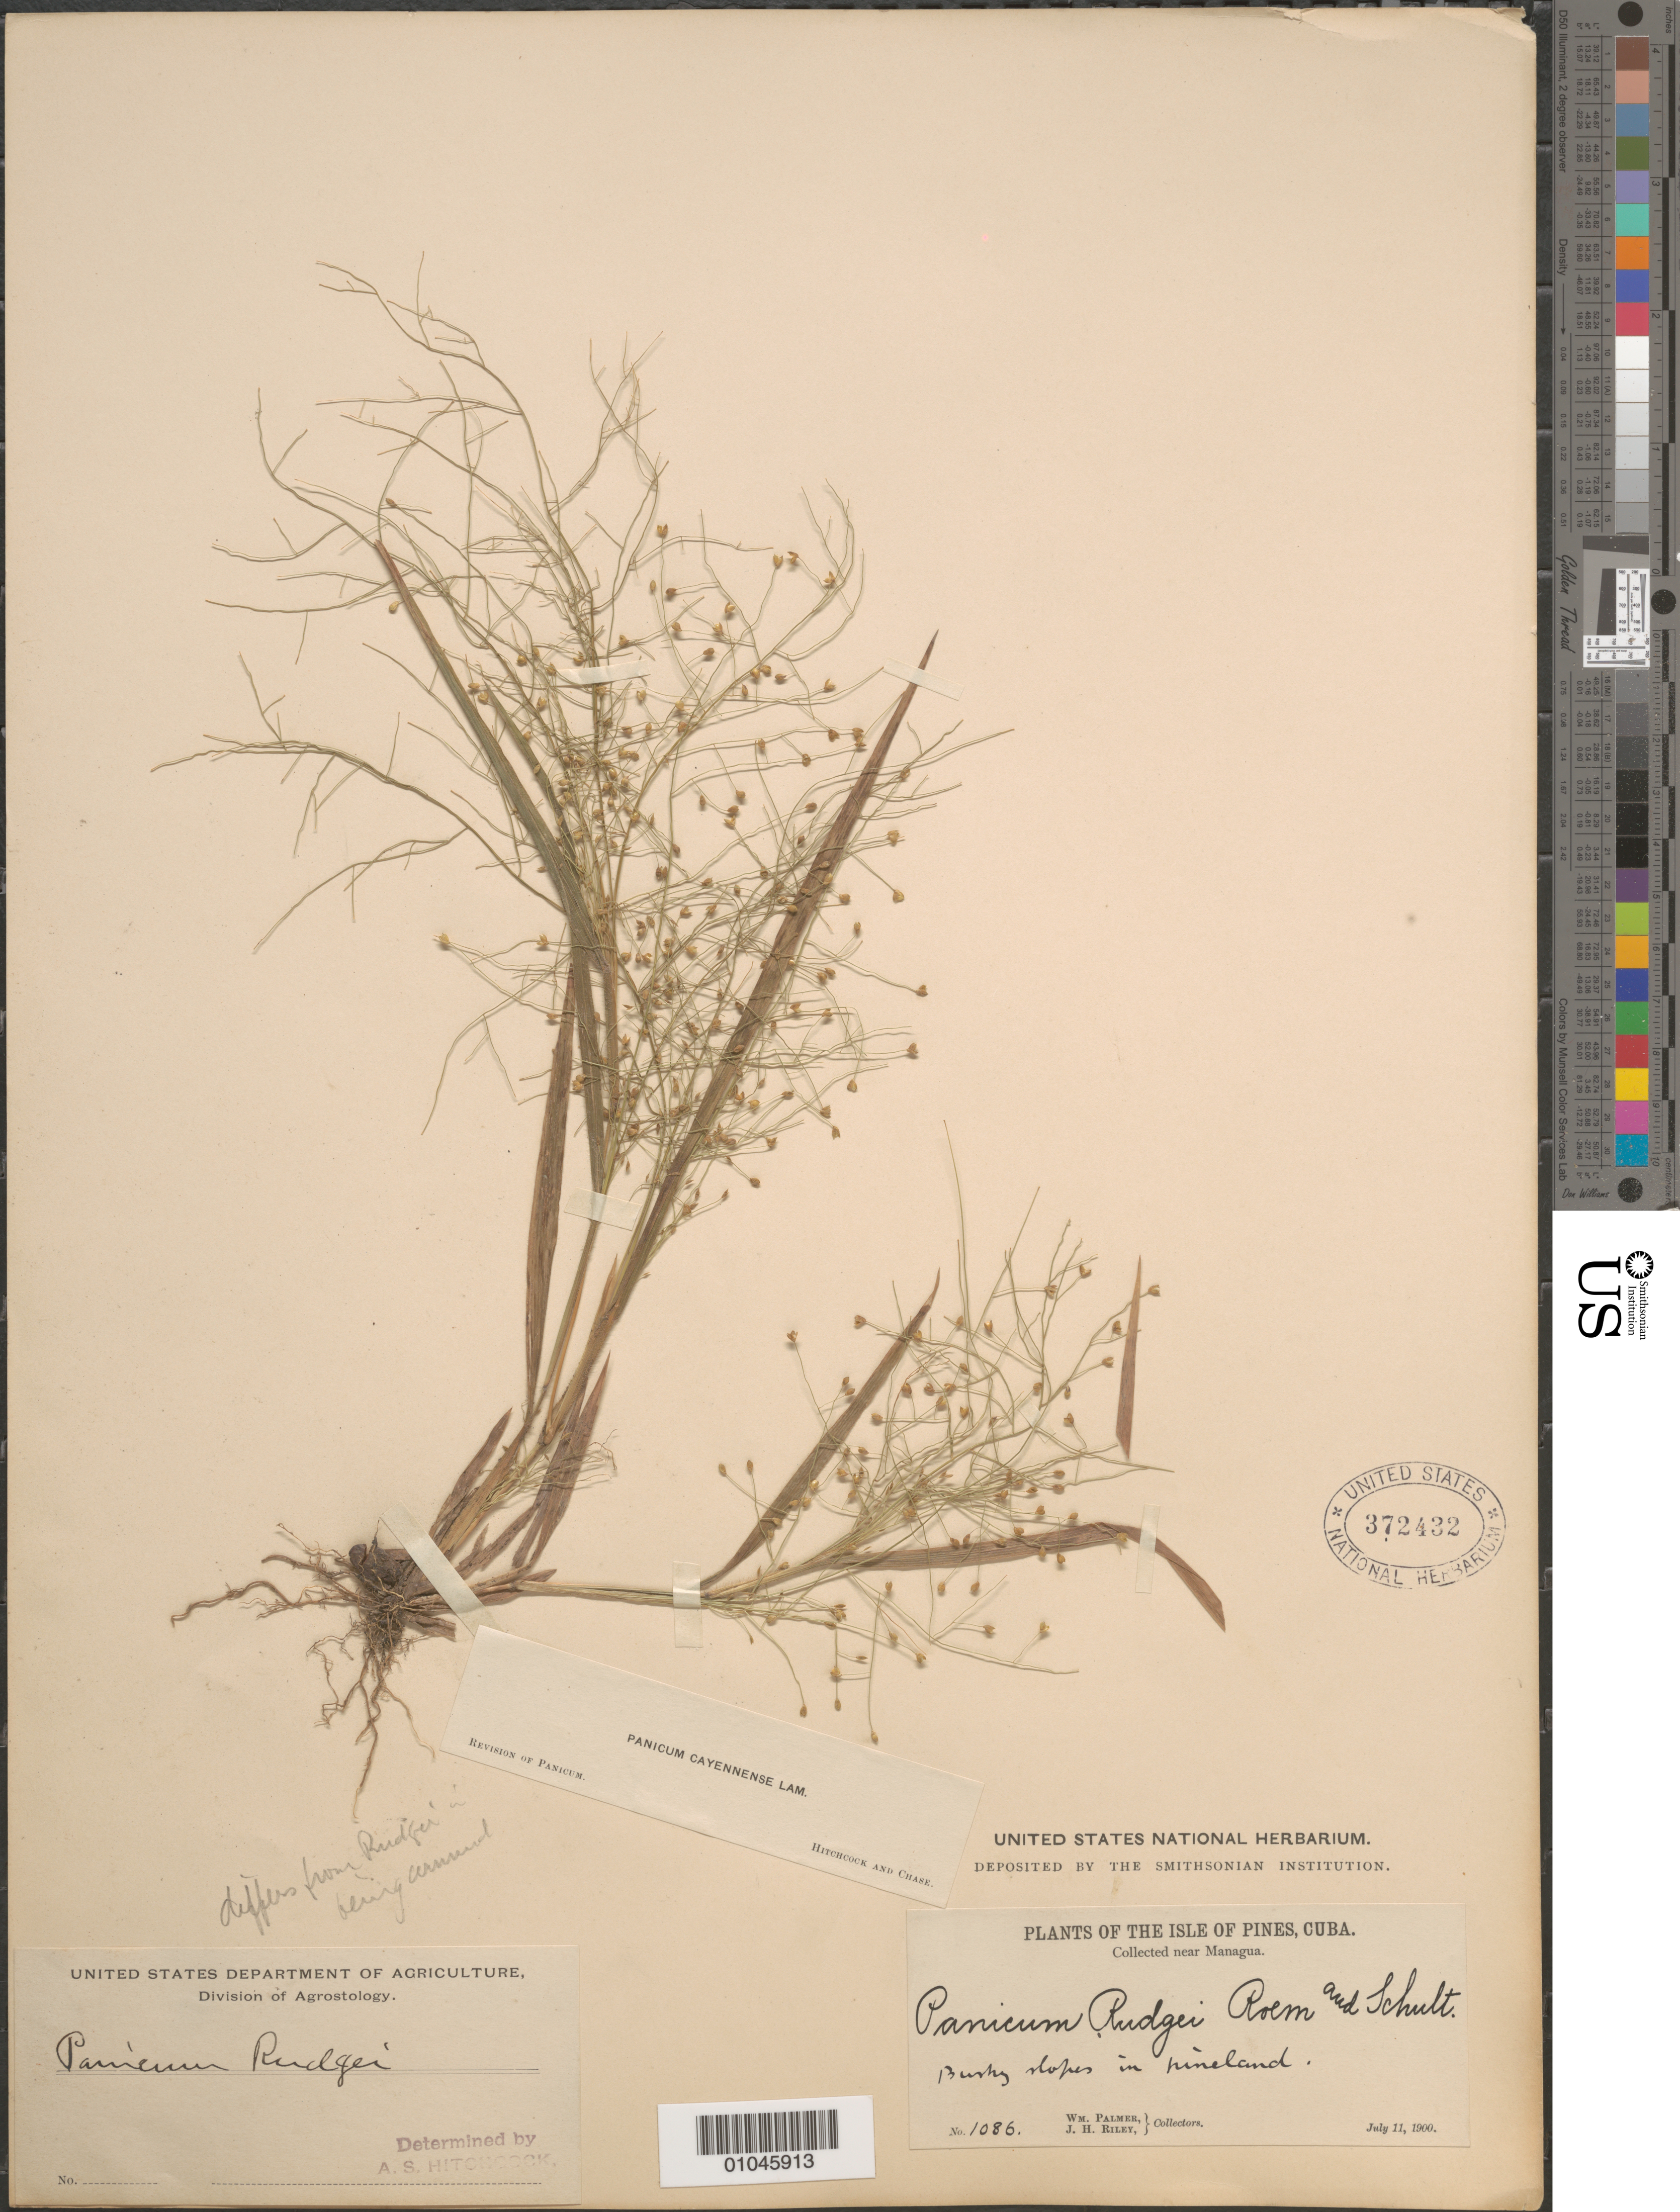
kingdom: Plantae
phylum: Tracheophyta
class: Liliopsida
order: Poales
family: Poaceae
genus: Panicum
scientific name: Panicum cayennense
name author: Lam.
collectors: W. Palmer & J. H. Riley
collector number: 1086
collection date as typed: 11 Jul 1900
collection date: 1900-07-11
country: Cuba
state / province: Isla de la Juventud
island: Isla de la Juventud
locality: Managua Isle of Pines Bushy slopes in Pinelands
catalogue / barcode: US 372432